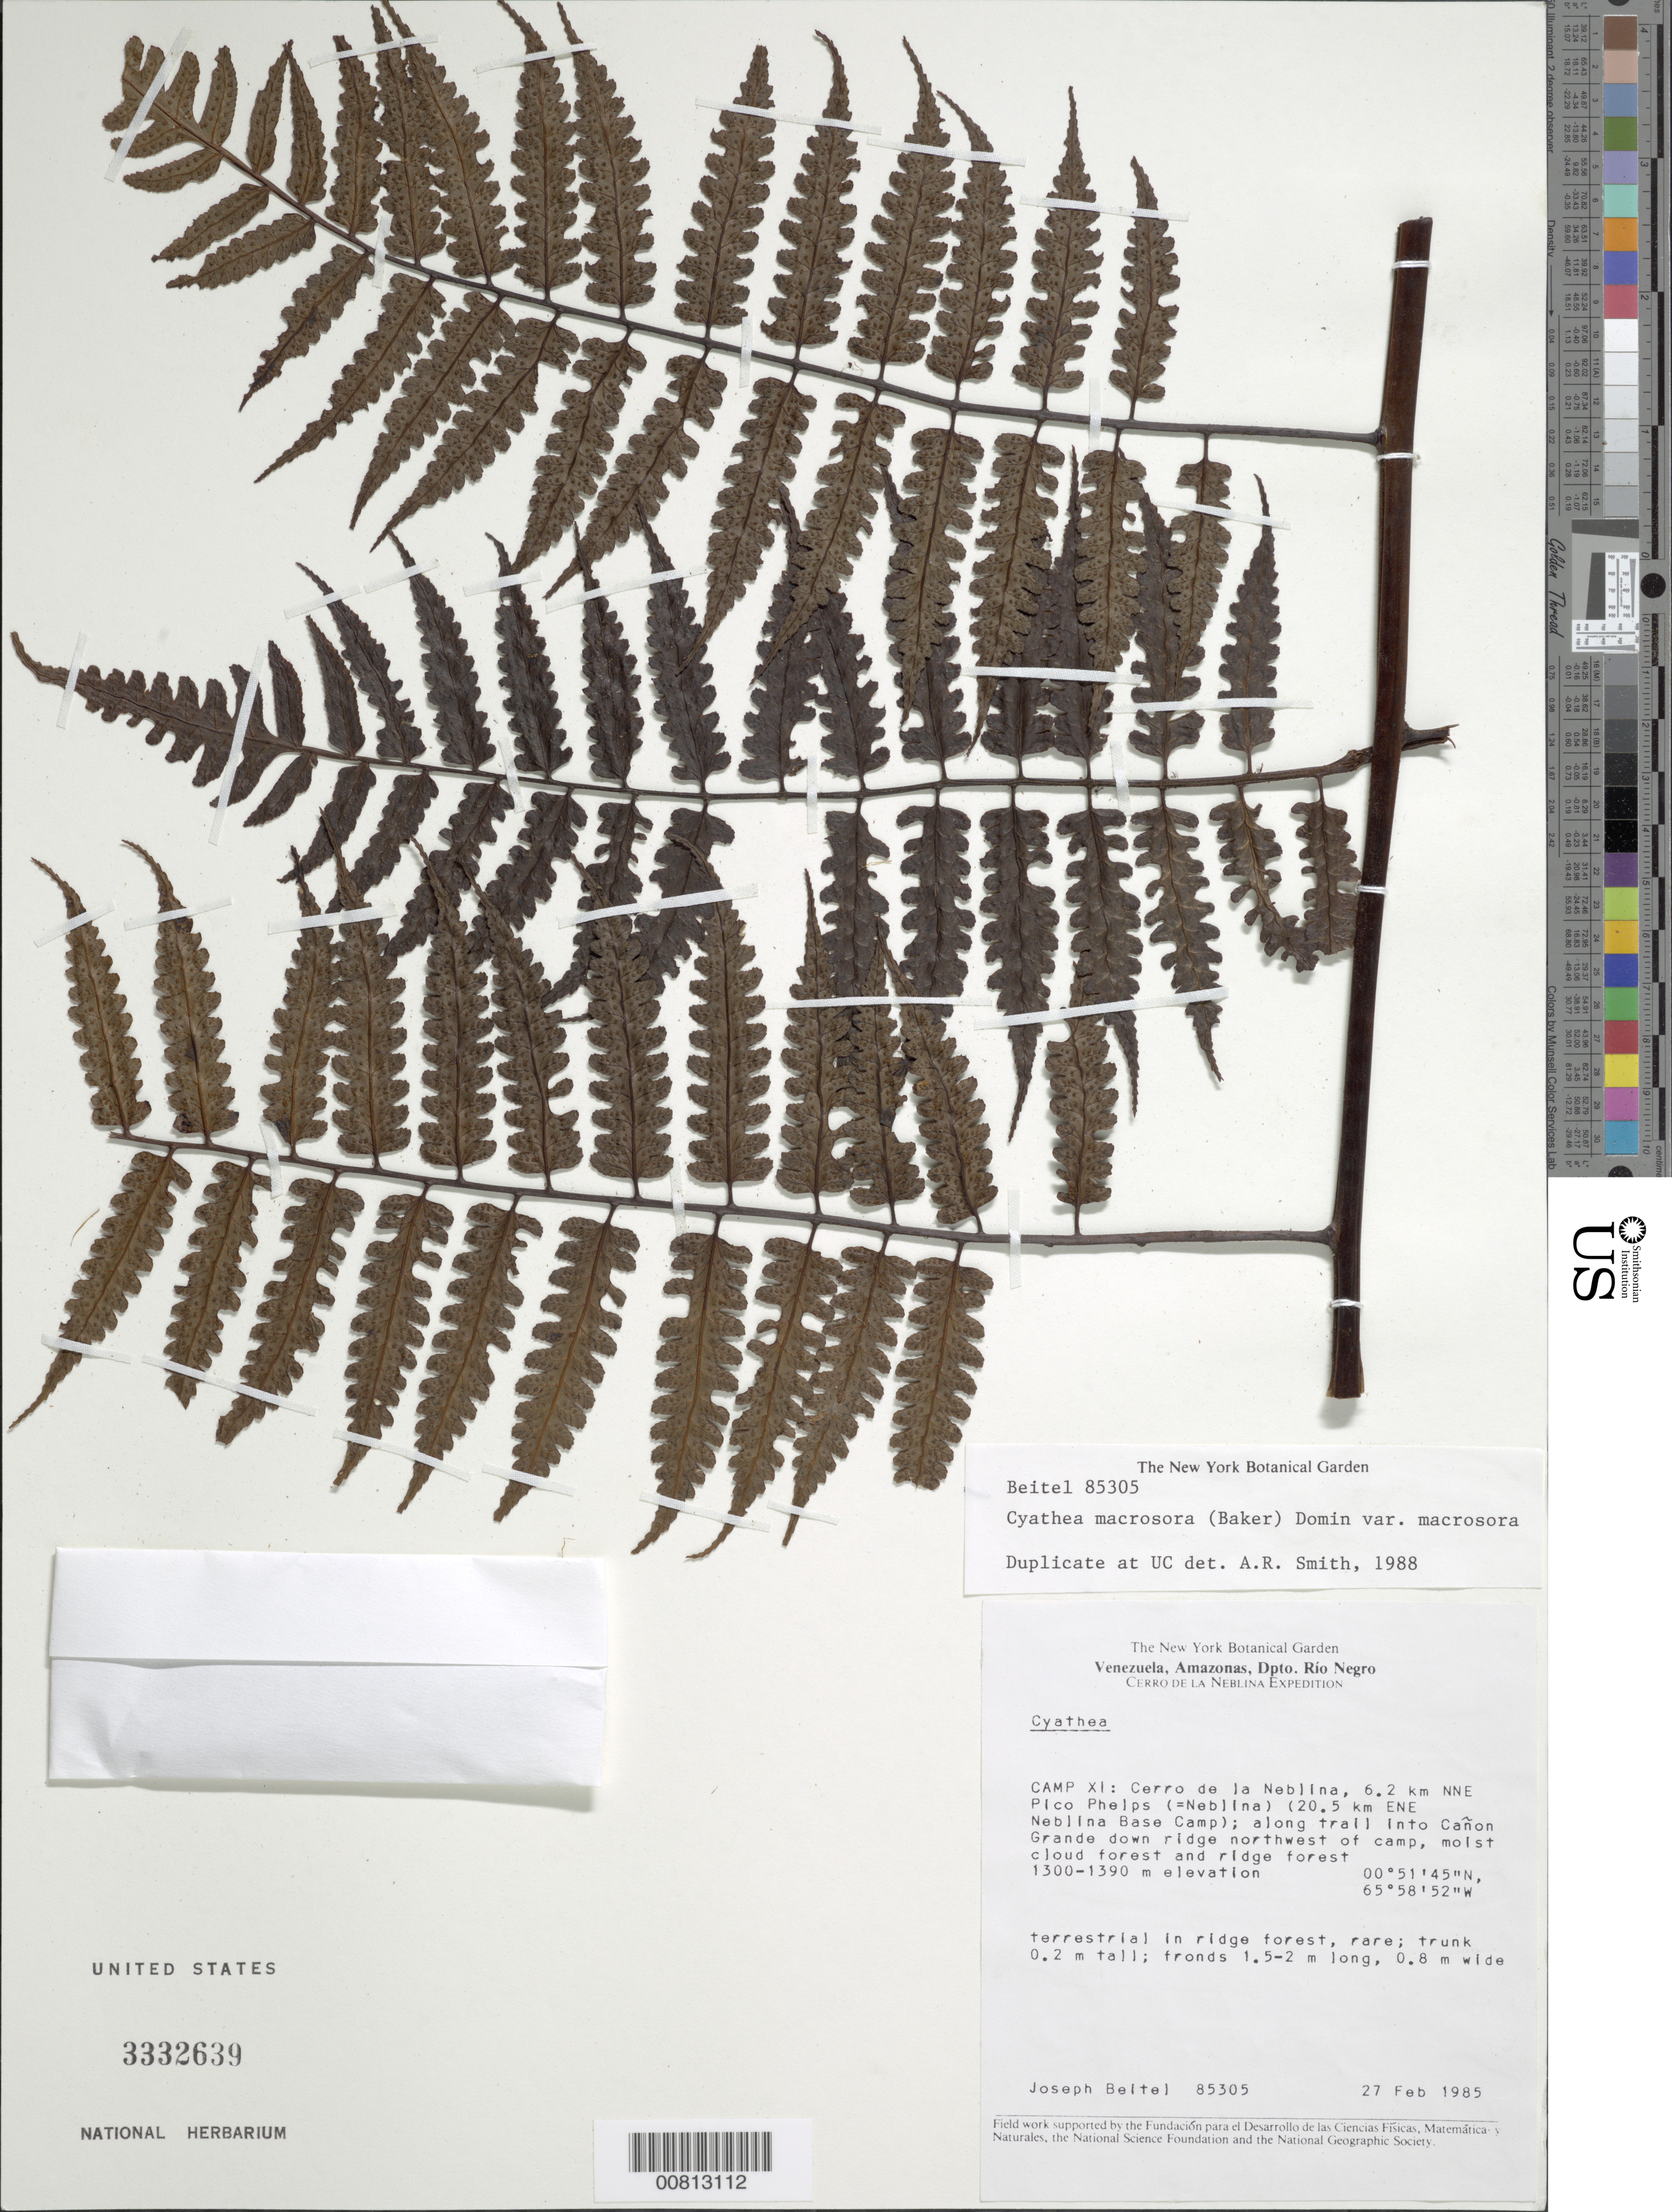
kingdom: Plantae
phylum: Tracheophyta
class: Polypodiopsida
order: Cyatheales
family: Cyatheaceae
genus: Cyathea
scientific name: Cyathea macrosora var. macrosora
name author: (Baker) Domin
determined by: Smith, Alan R., (UC)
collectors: J. M. Beitel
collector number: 85305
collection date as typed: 27-Feb-85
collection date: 1985-02-27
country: Venezuela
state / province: Amazonas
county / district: Río Negro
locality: Cerro de la Neblina, Camp XI, 6.2 km NNE Pico Phelps (= Neblina) (20.5 km ENE Neblina Base Camp), along stream (Caño Beiltel) S of camp, running between plateau of camp and steep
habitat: Ridge forest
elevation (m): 1350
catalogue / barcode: US 3332639